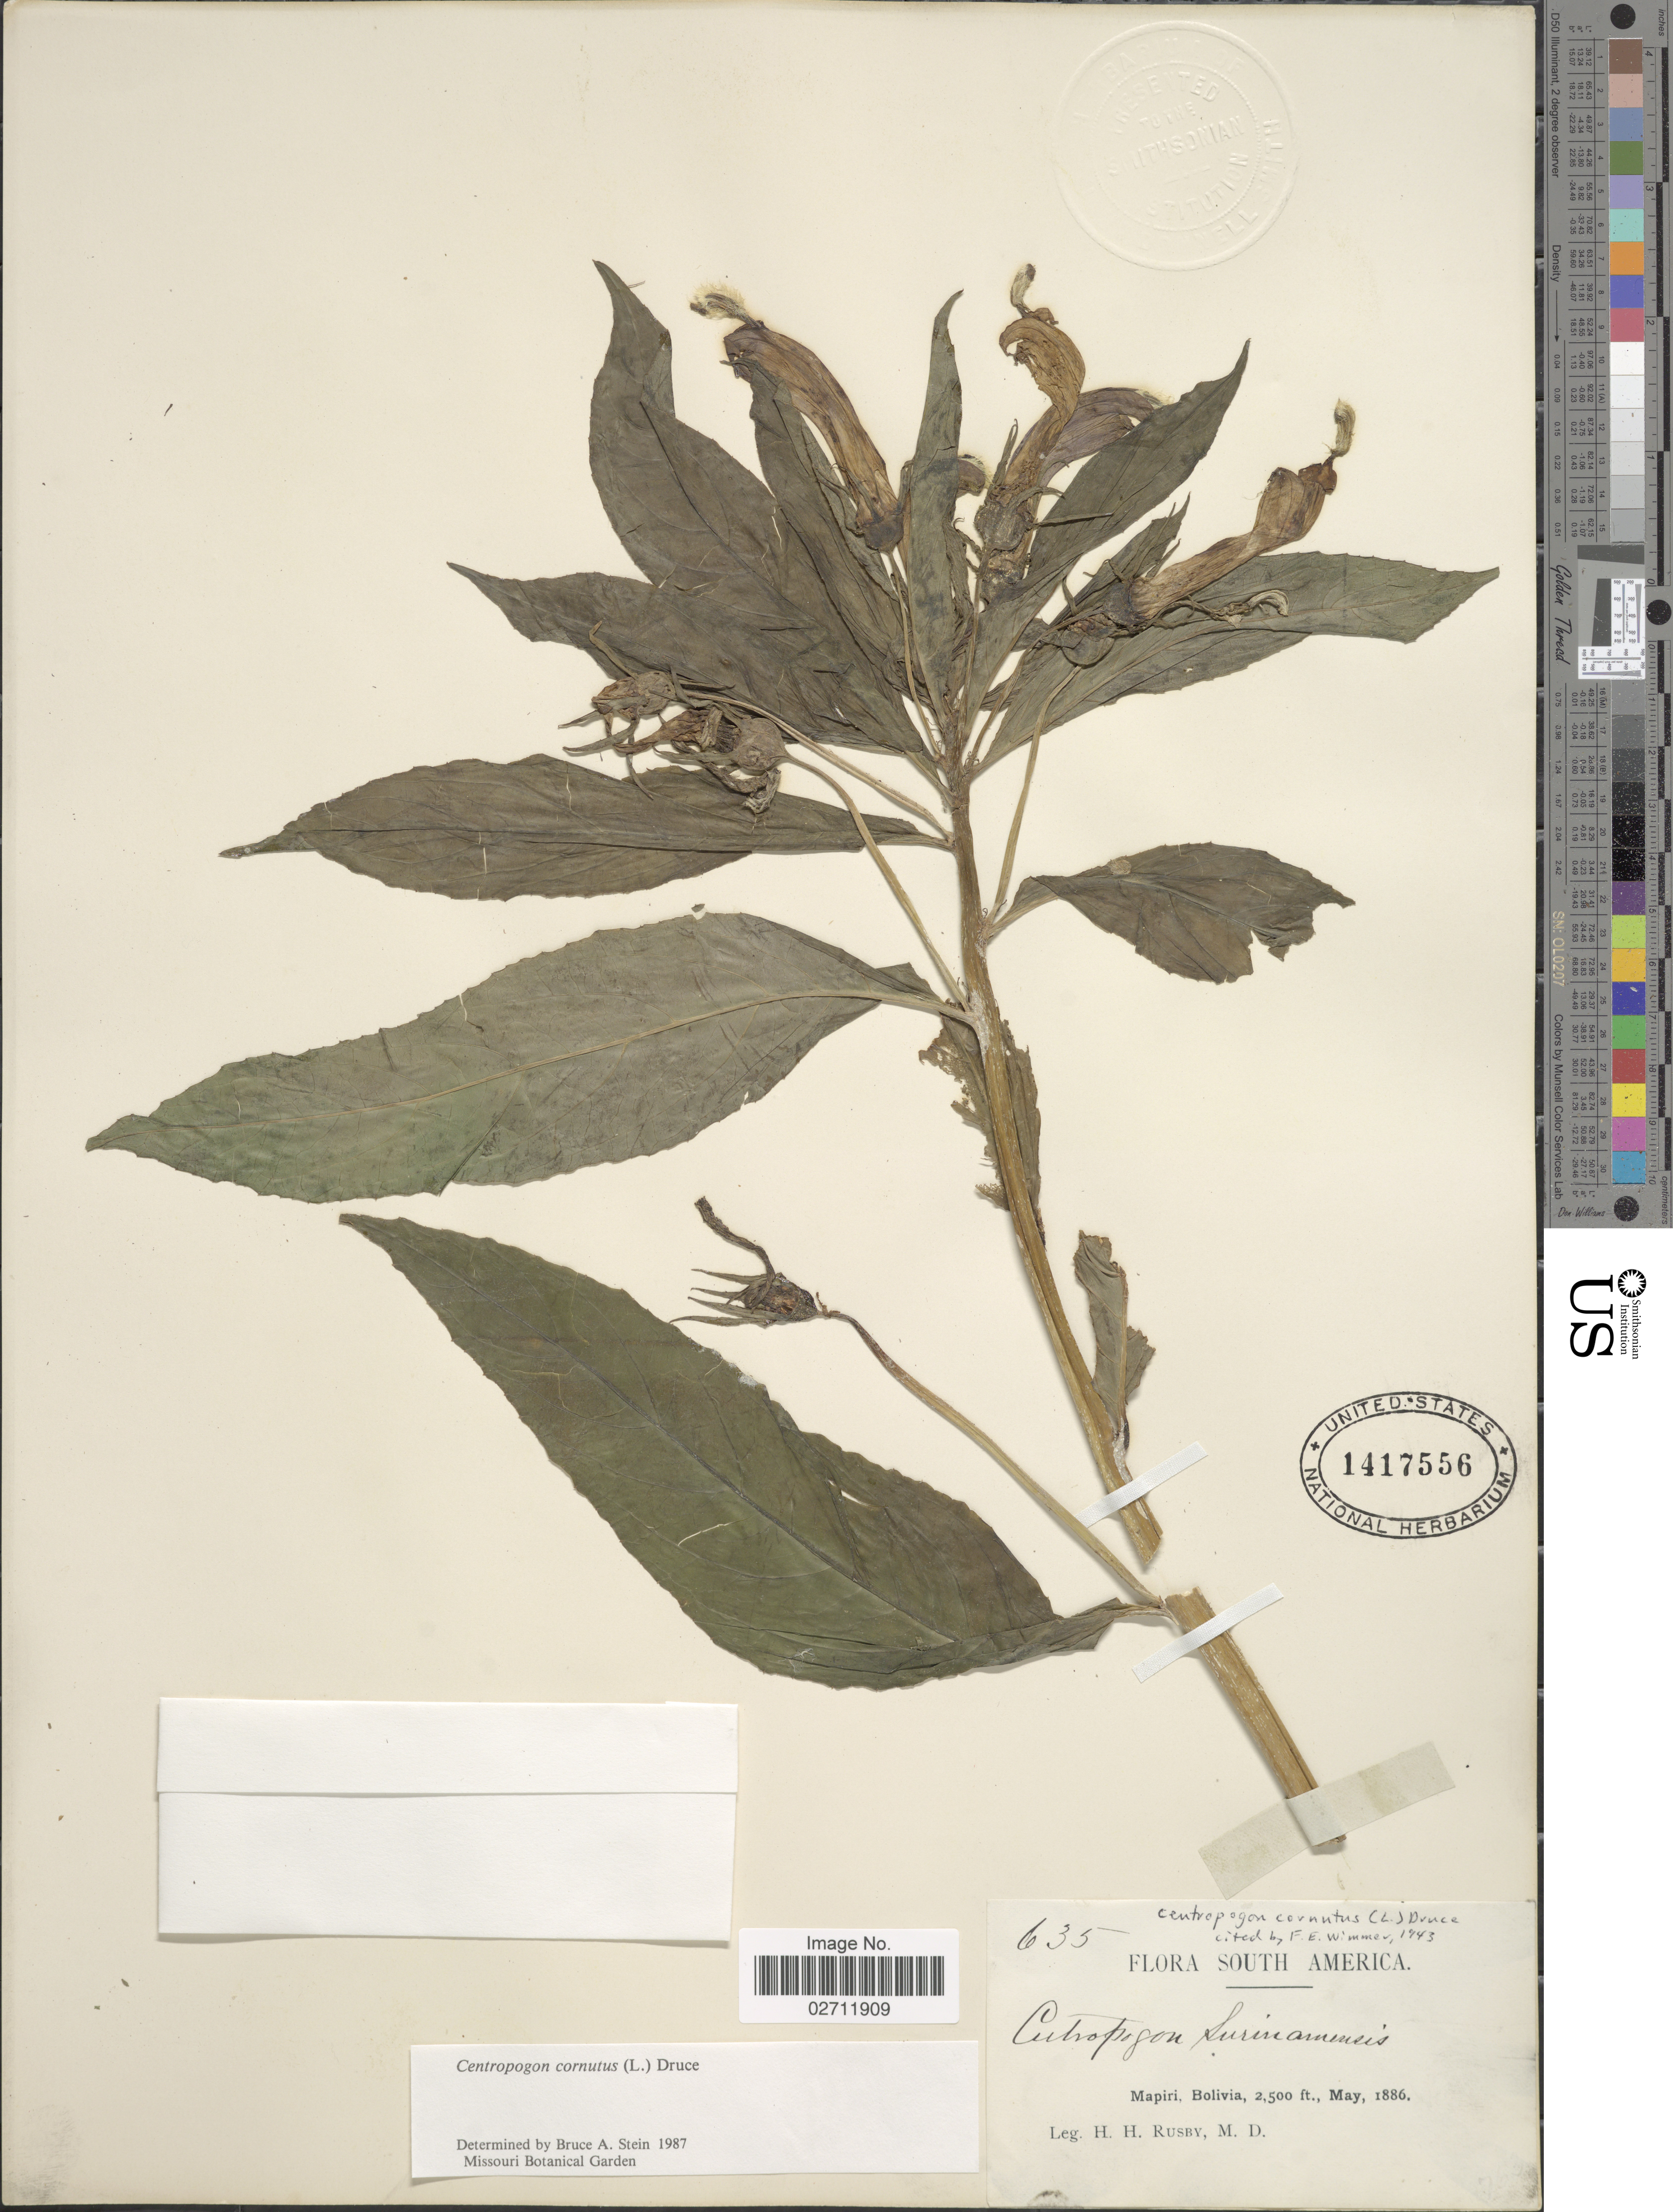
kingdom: Plantae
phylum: Tracheophyta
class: Magnoliopsida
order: Asterales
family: Campanulaceae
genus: Centropogon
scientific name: Centropogon cornutus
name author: (L.) Druce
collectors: H. H. Rusby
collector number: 635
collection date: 1886-05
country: Bolivia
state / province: La Páz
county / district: Larecaja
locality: Mapiri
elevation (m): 762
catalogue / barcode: US 1417556